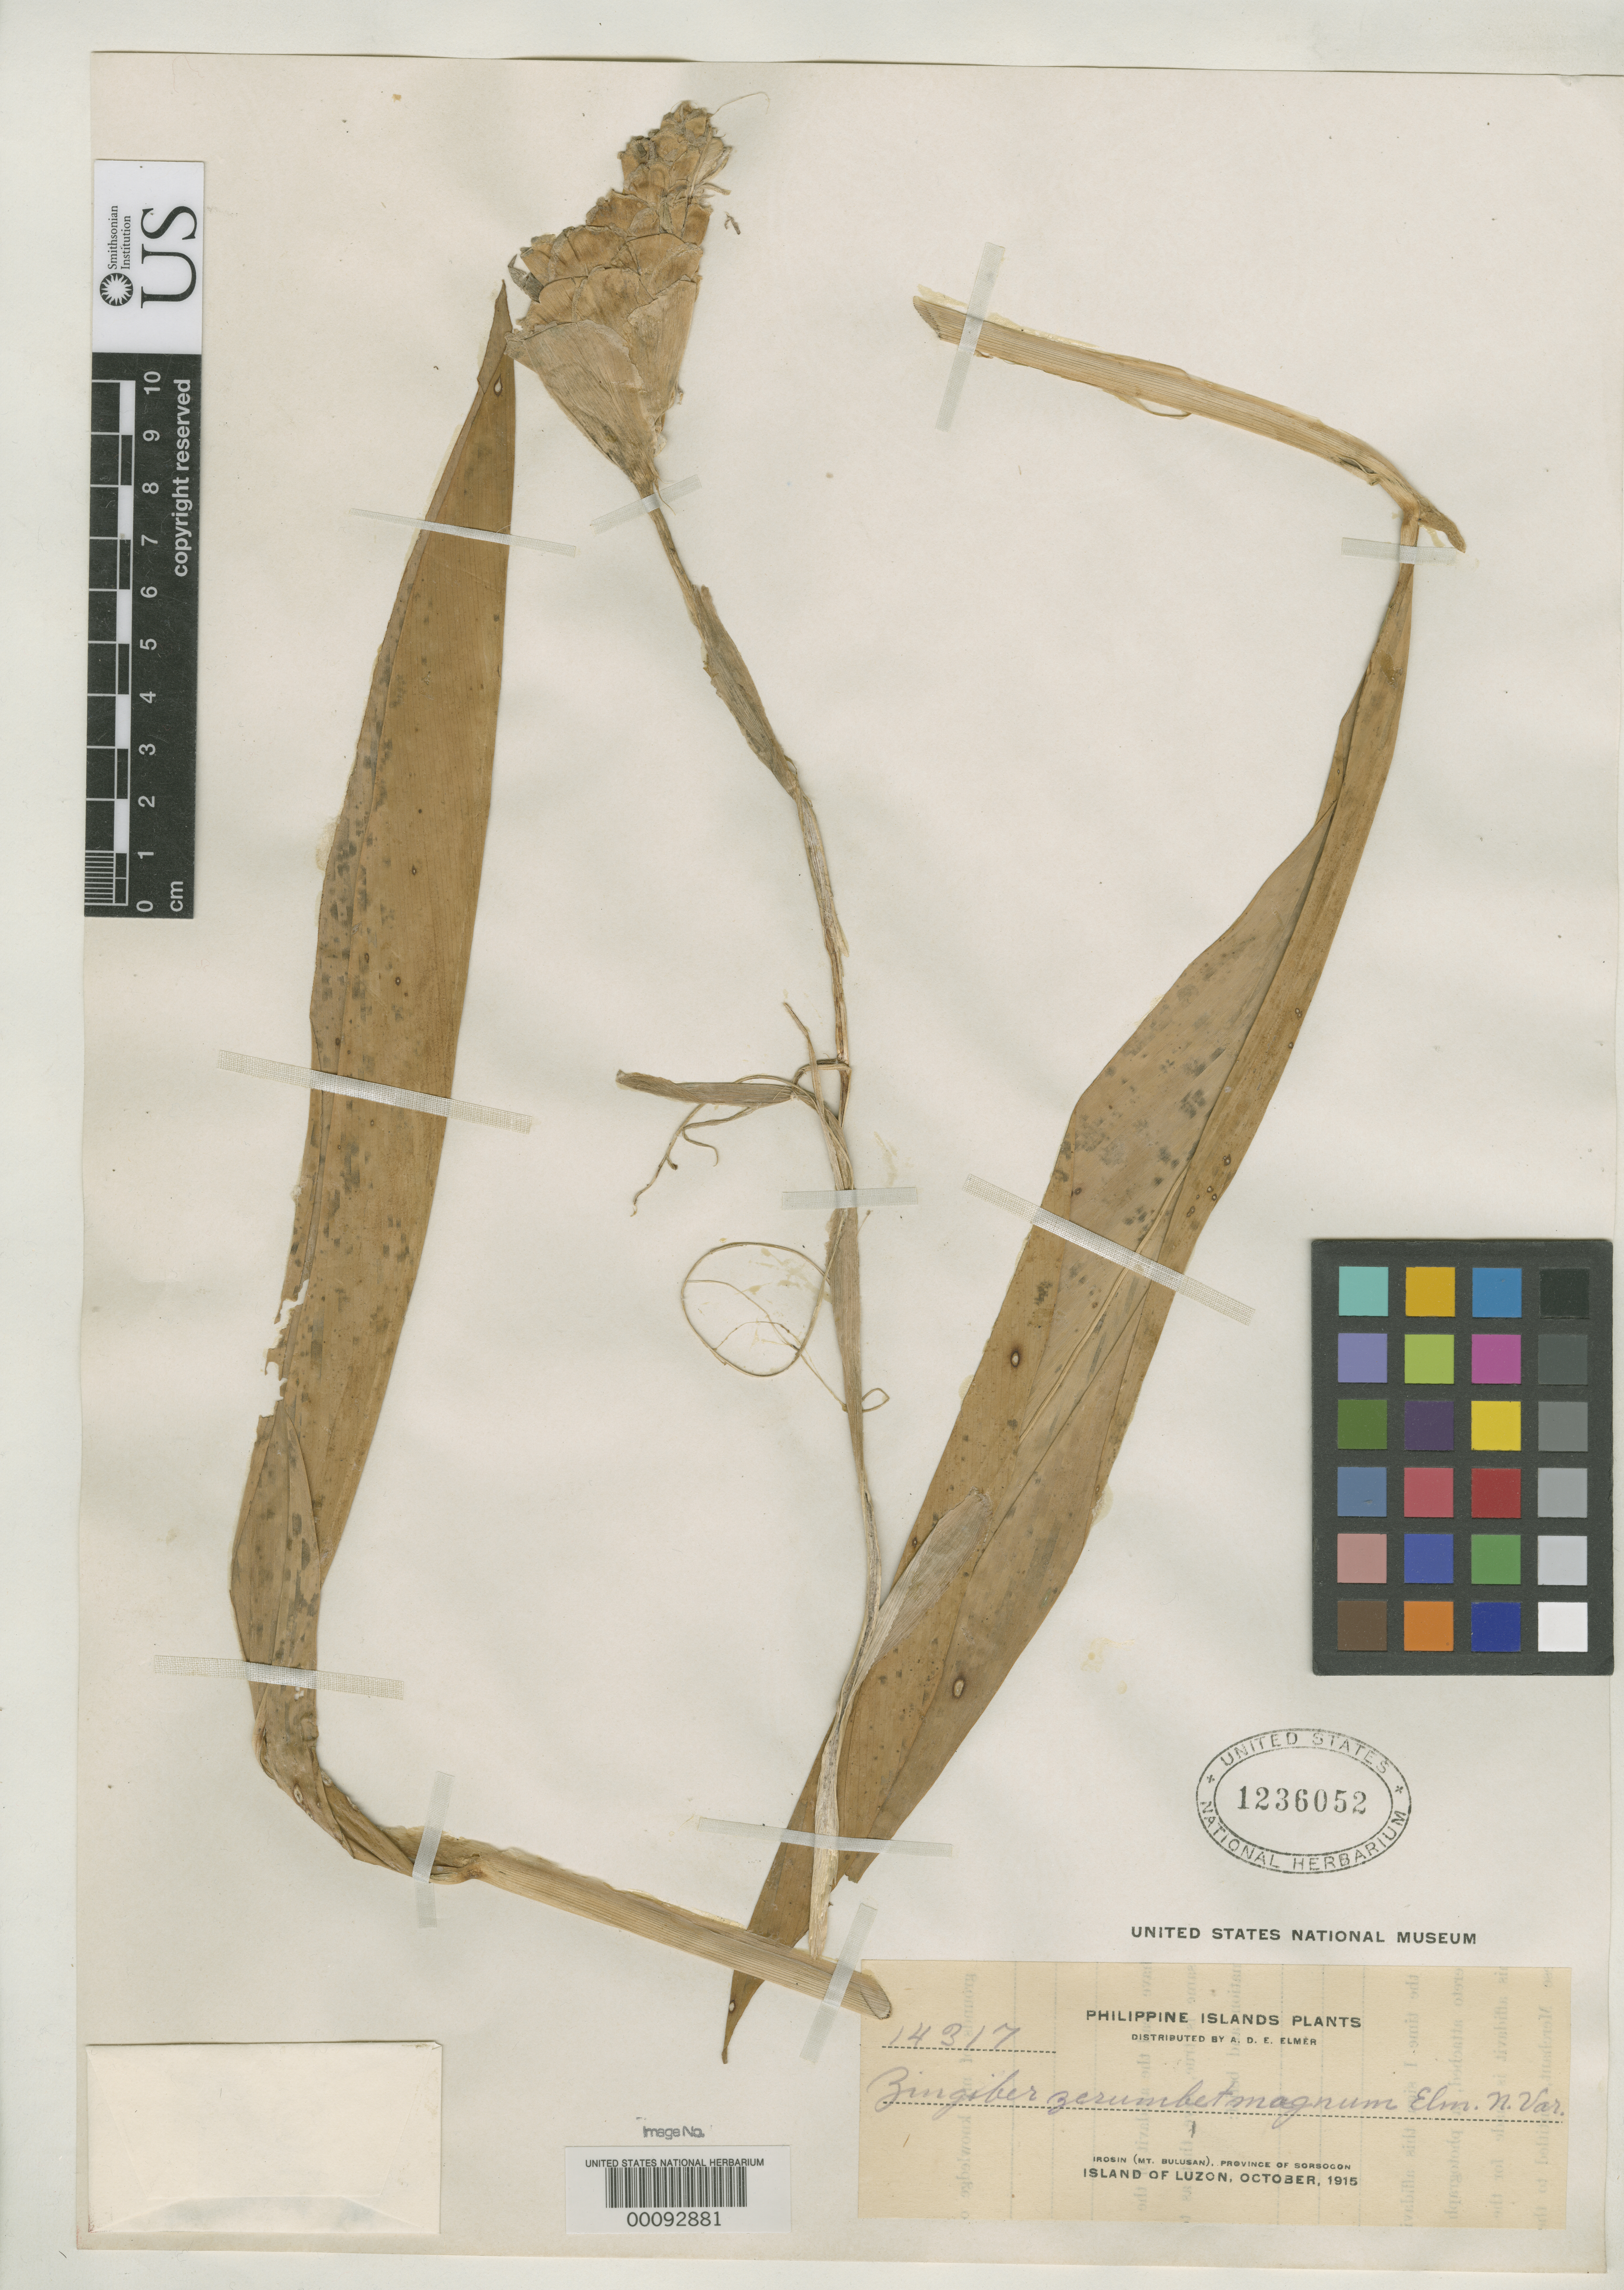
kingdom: Plantae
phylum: Tracheophyta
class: Liliopsida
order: Zingiberales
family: Zingiberaceae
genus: Zingiber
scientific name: Zingiber zerumbet var. magnum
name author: Elmer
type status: Type Collection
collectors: A. D. E. Elmer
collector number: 14317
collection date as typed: Oct 1915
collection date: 1915-10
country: Philippines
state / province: Bicol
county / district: Sorsogon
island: Luzon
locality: Irosin, Mt. Bulusan; alt. 500 Ft.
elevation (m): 152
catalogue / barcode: US 1236052